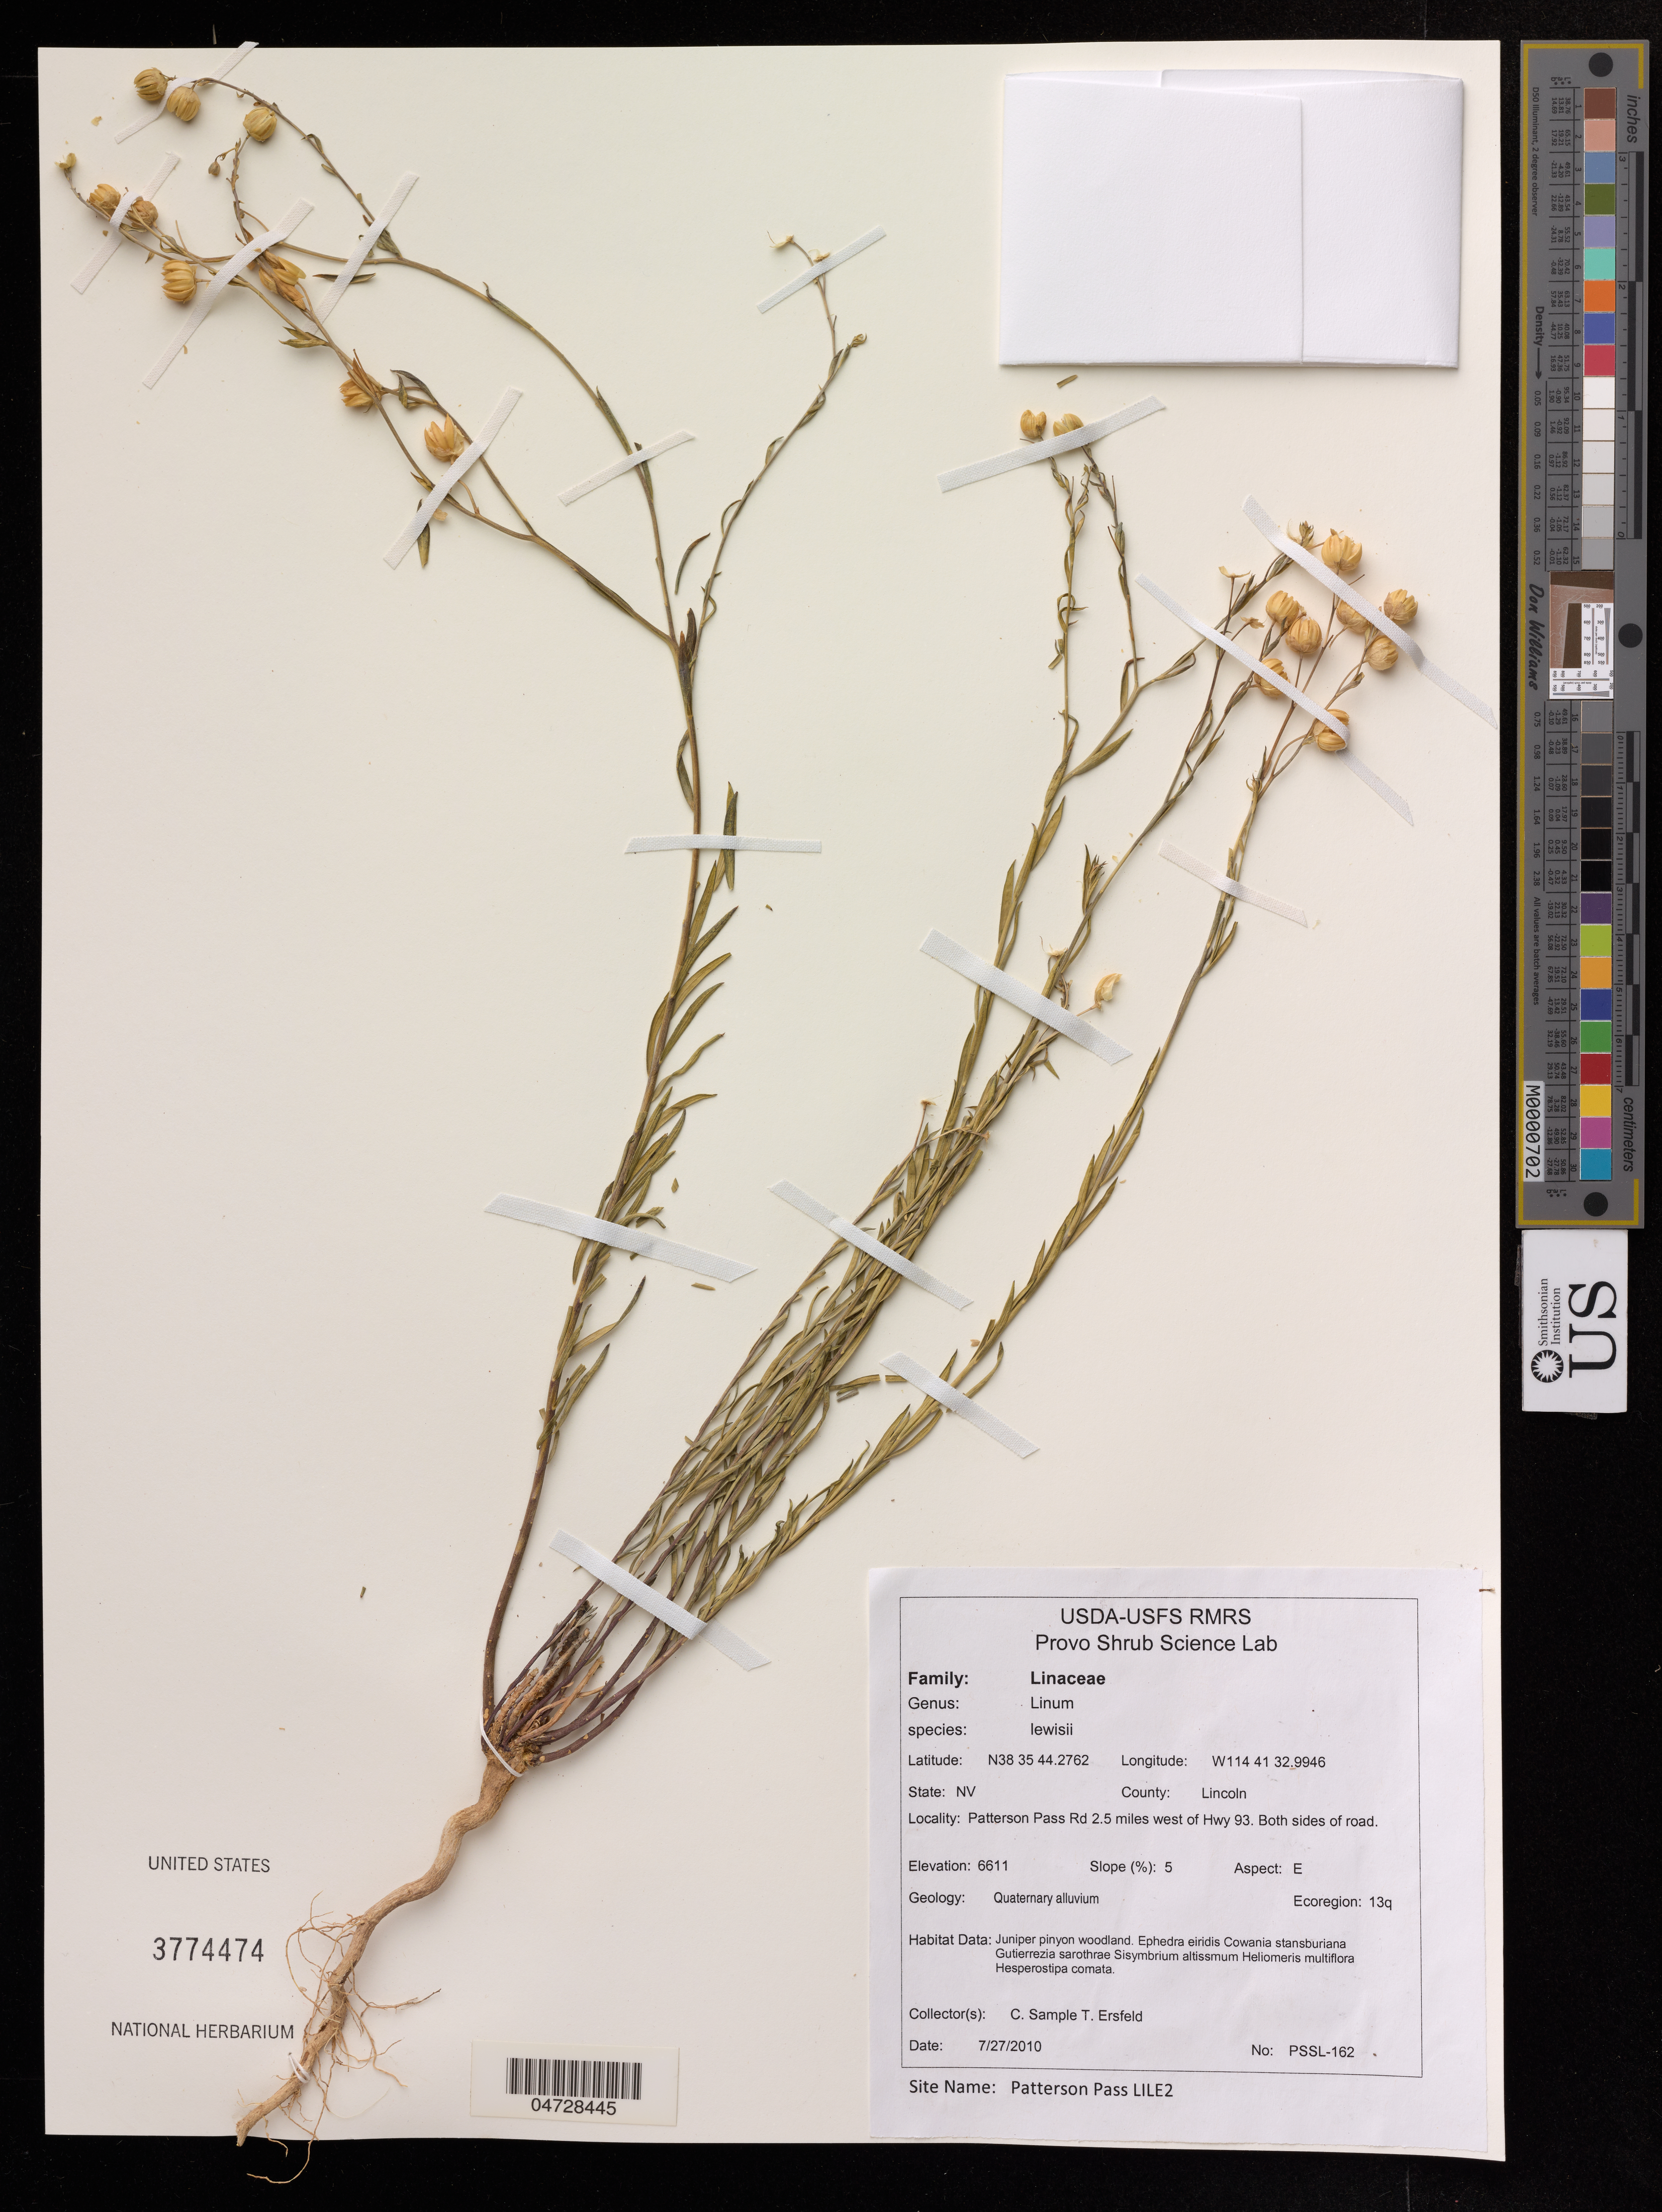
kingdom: Plantae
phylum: Tracheophyta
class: Magnoliopsida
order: Malpighiales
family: Linaceae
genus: Linum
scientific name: Linum lewisii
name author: Pursh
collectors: C. Sample & T. Ersfeld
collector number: PSSL-162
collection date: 2010-07-27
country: United States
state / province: Nevada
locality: Lincoln, Patterson Pass rd. 2.5 miles west Hwy 93.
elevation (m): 2015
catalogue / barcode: US 3774474